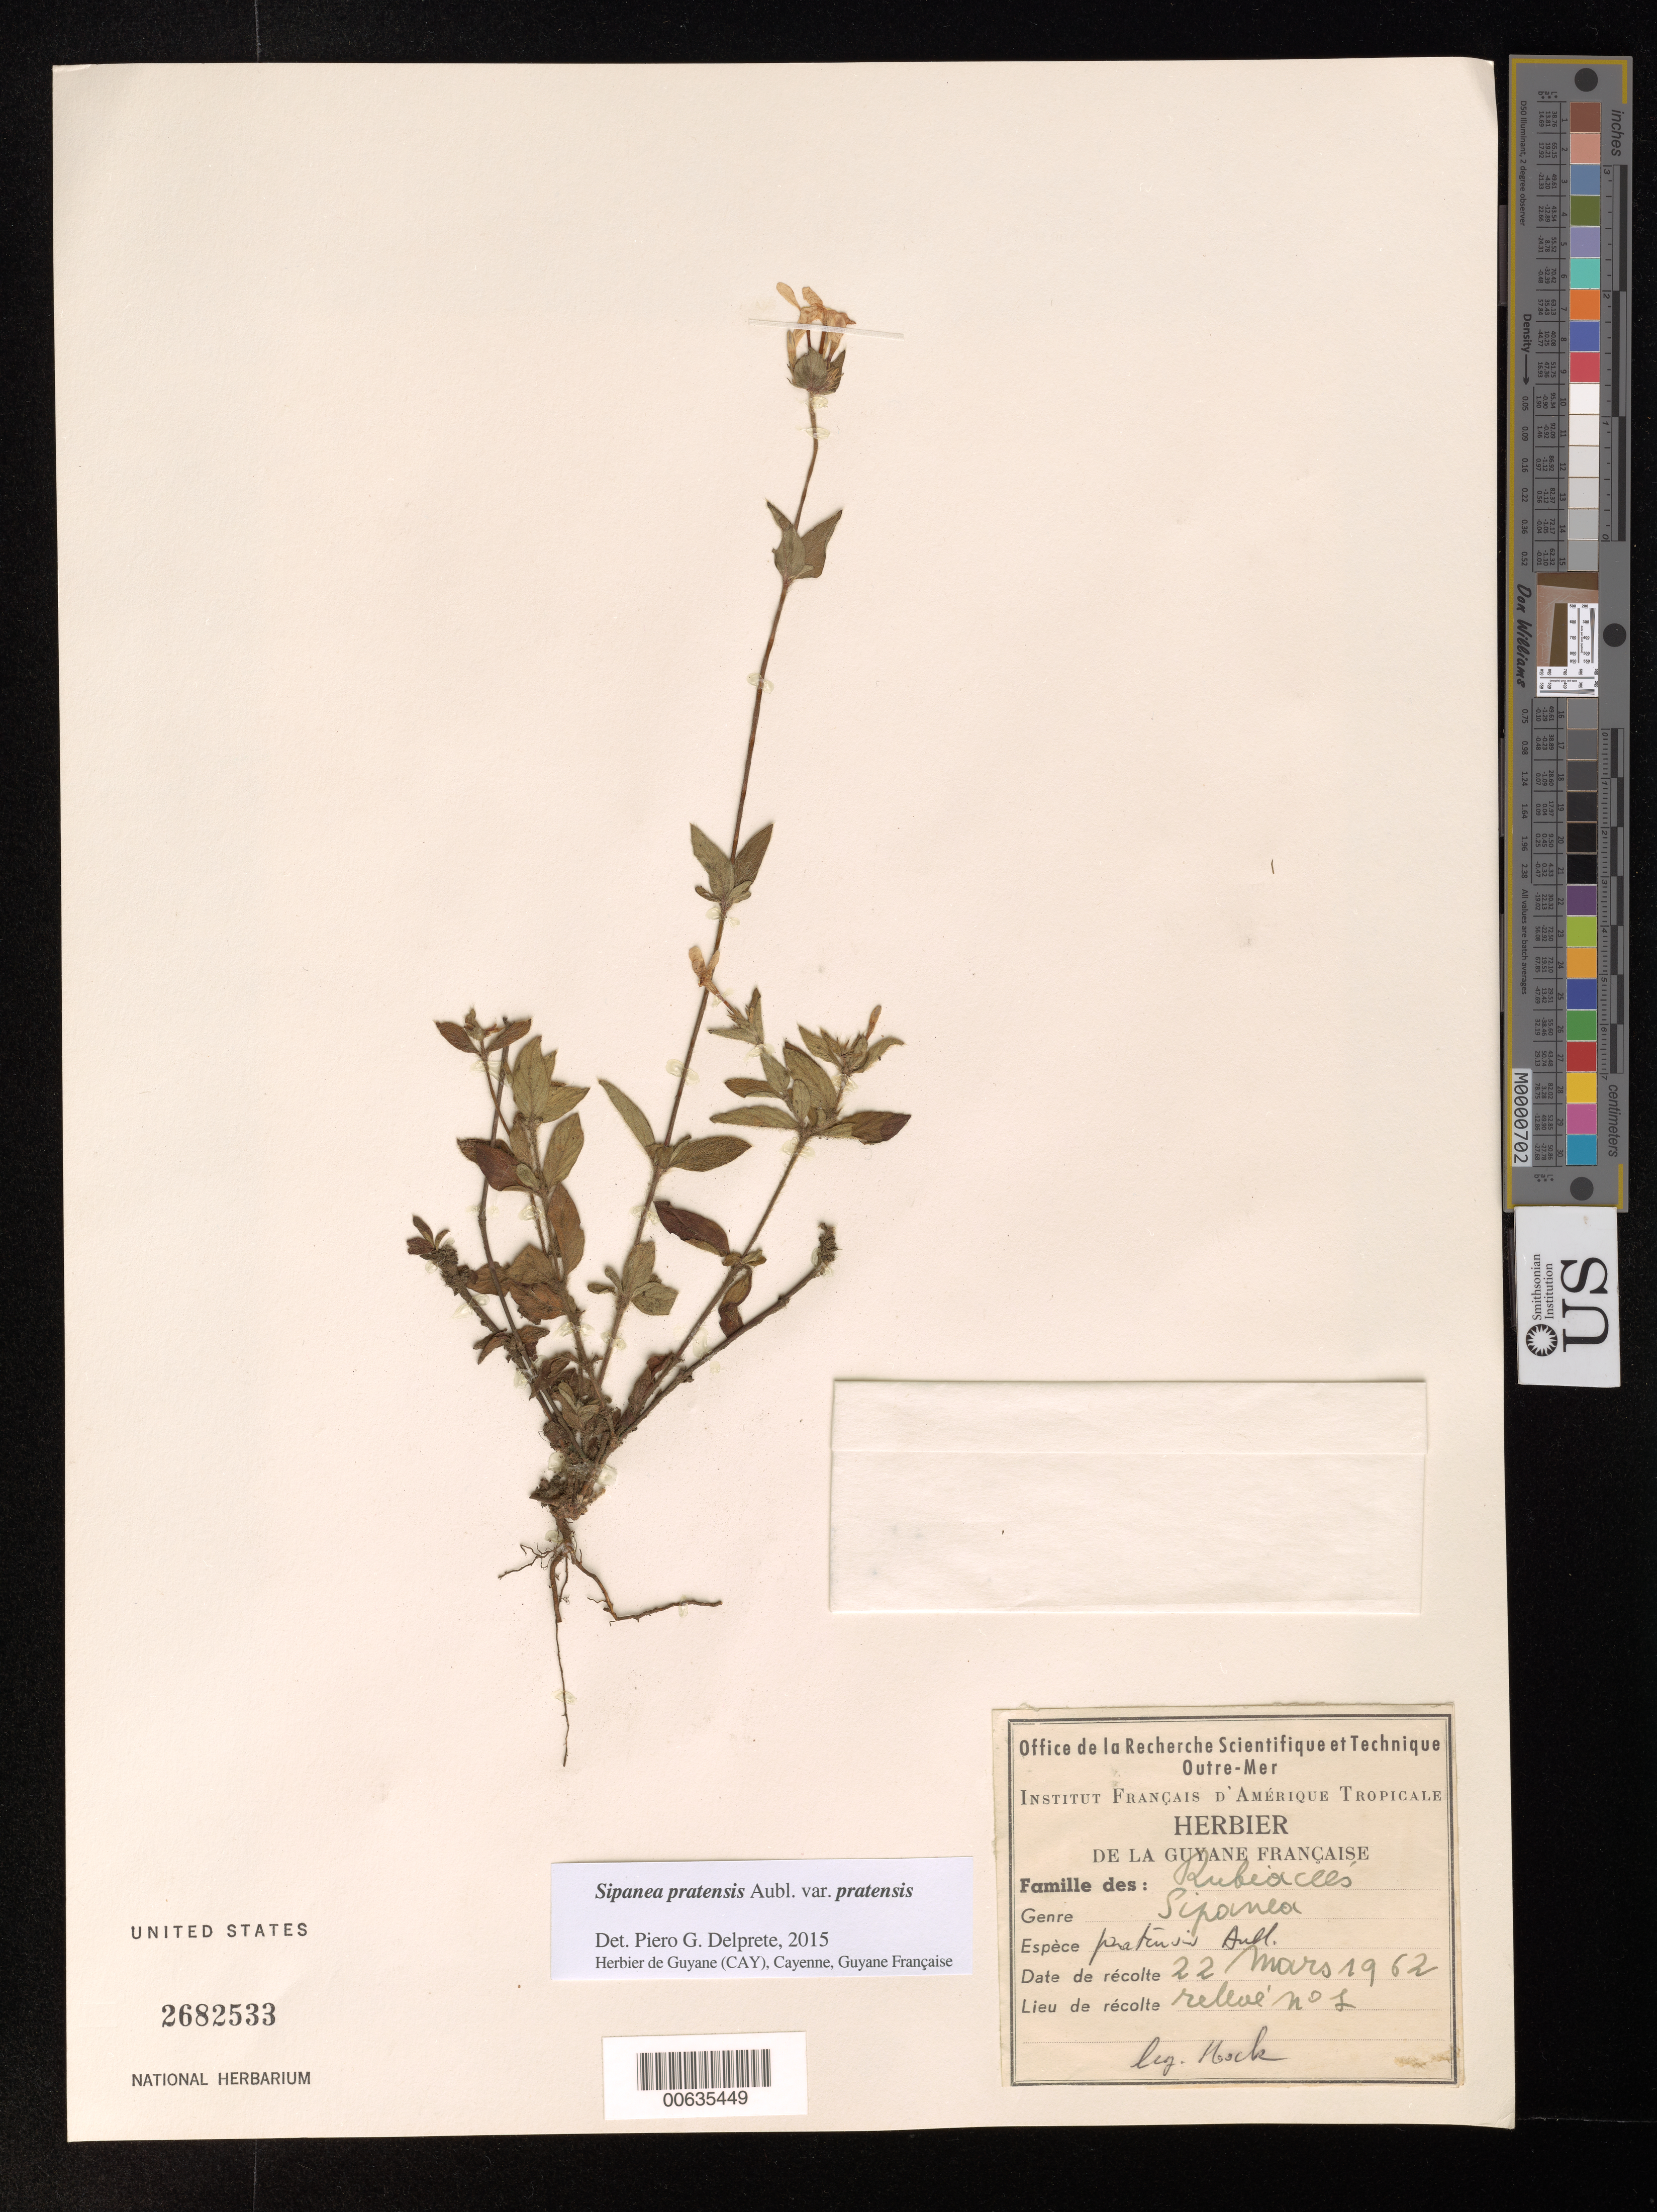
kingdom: Plantae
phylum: Tracheophyta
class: Magnoliopsida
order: Gentianales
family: Rubiaceae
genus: Sipanea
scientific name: Sipanea pratensis var. pratensis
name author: Aubl.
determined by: Delprete, P. G., Herb. de Guyane Cay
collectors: J. Hoock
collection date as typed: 22-Mar-62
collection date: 1962-03-22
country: French Guiana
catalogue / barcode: US 2682533